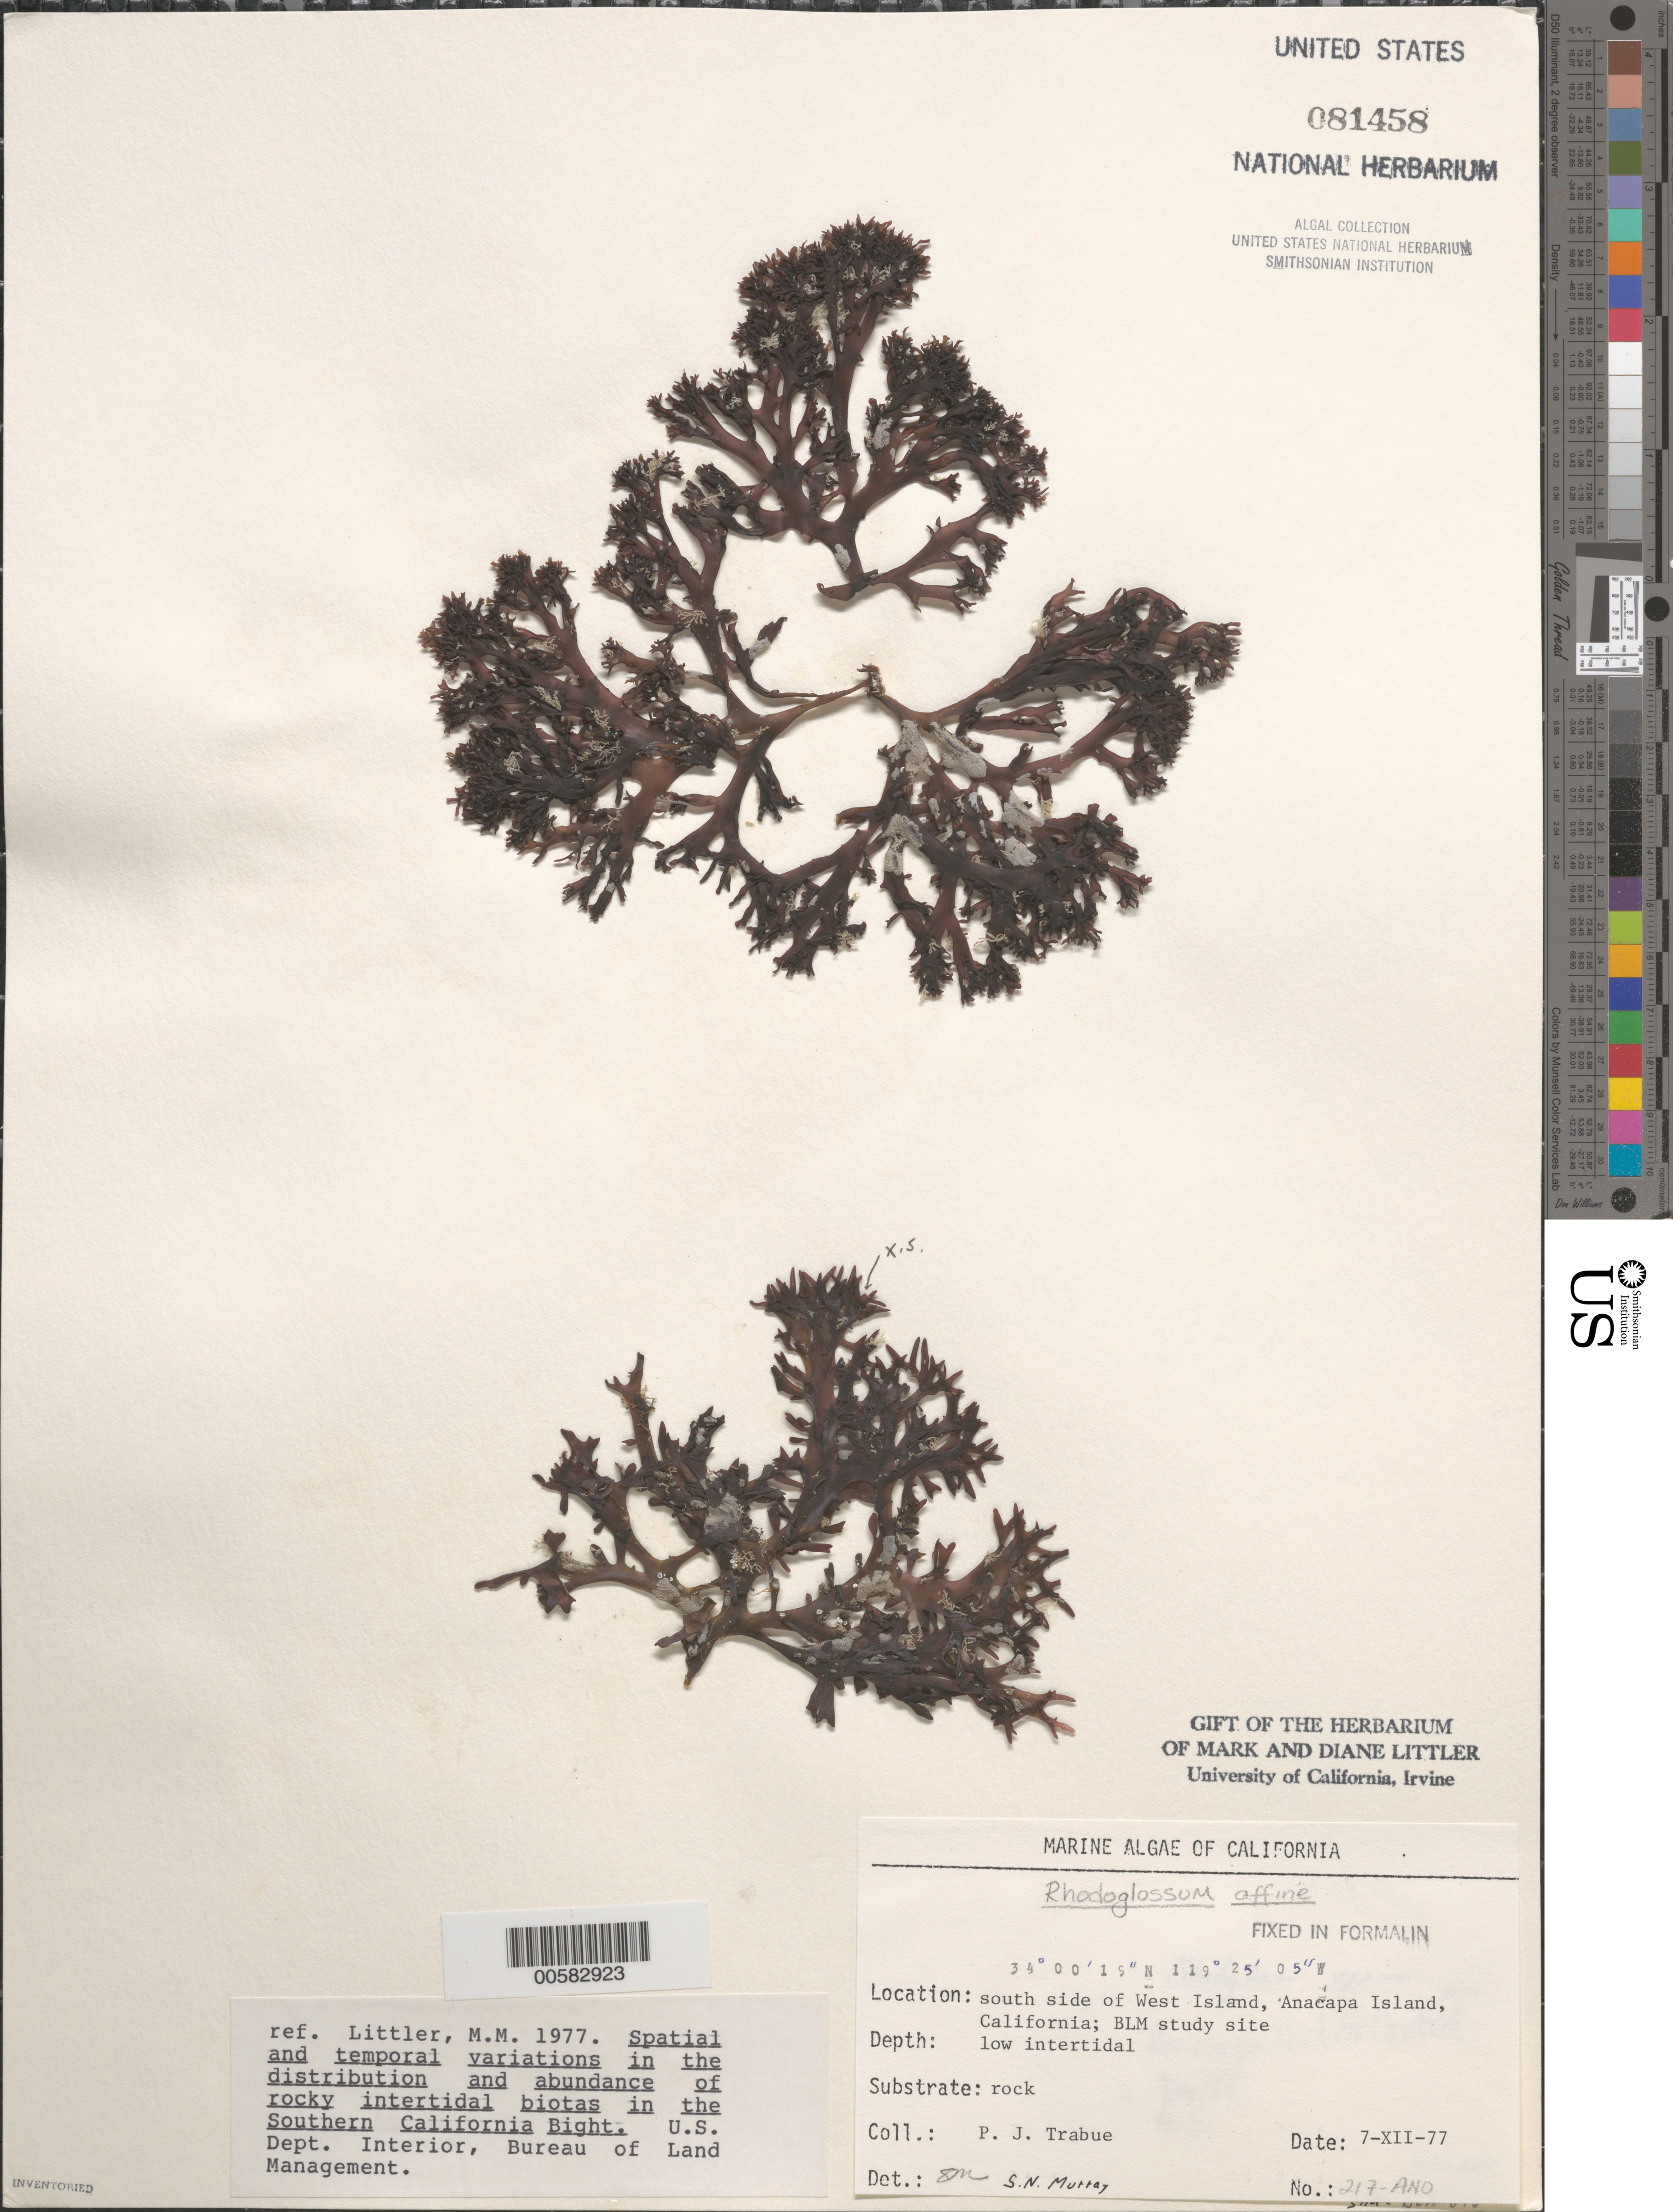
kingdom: Plantae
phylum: Rhodophyta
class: Florideophyceae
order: Gigartinales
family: Gigartinaceae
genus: Mazzaella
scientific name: Mazzaella affinis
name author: (Harvey) Fredericq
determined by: Algae name updating Project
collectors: P. J. Trabue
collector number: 217-ANO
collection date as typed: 07 Dec 1977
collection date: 1977-12-07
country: United States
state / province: California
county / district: Ventura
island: Anacapa Island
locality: South side of west island, near Cat Rock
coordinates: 34 00'19"N, 119 25'05"W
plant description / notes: BLM-SOCALBIGHT Rocky Intertidal Survey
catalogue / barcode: US 81458